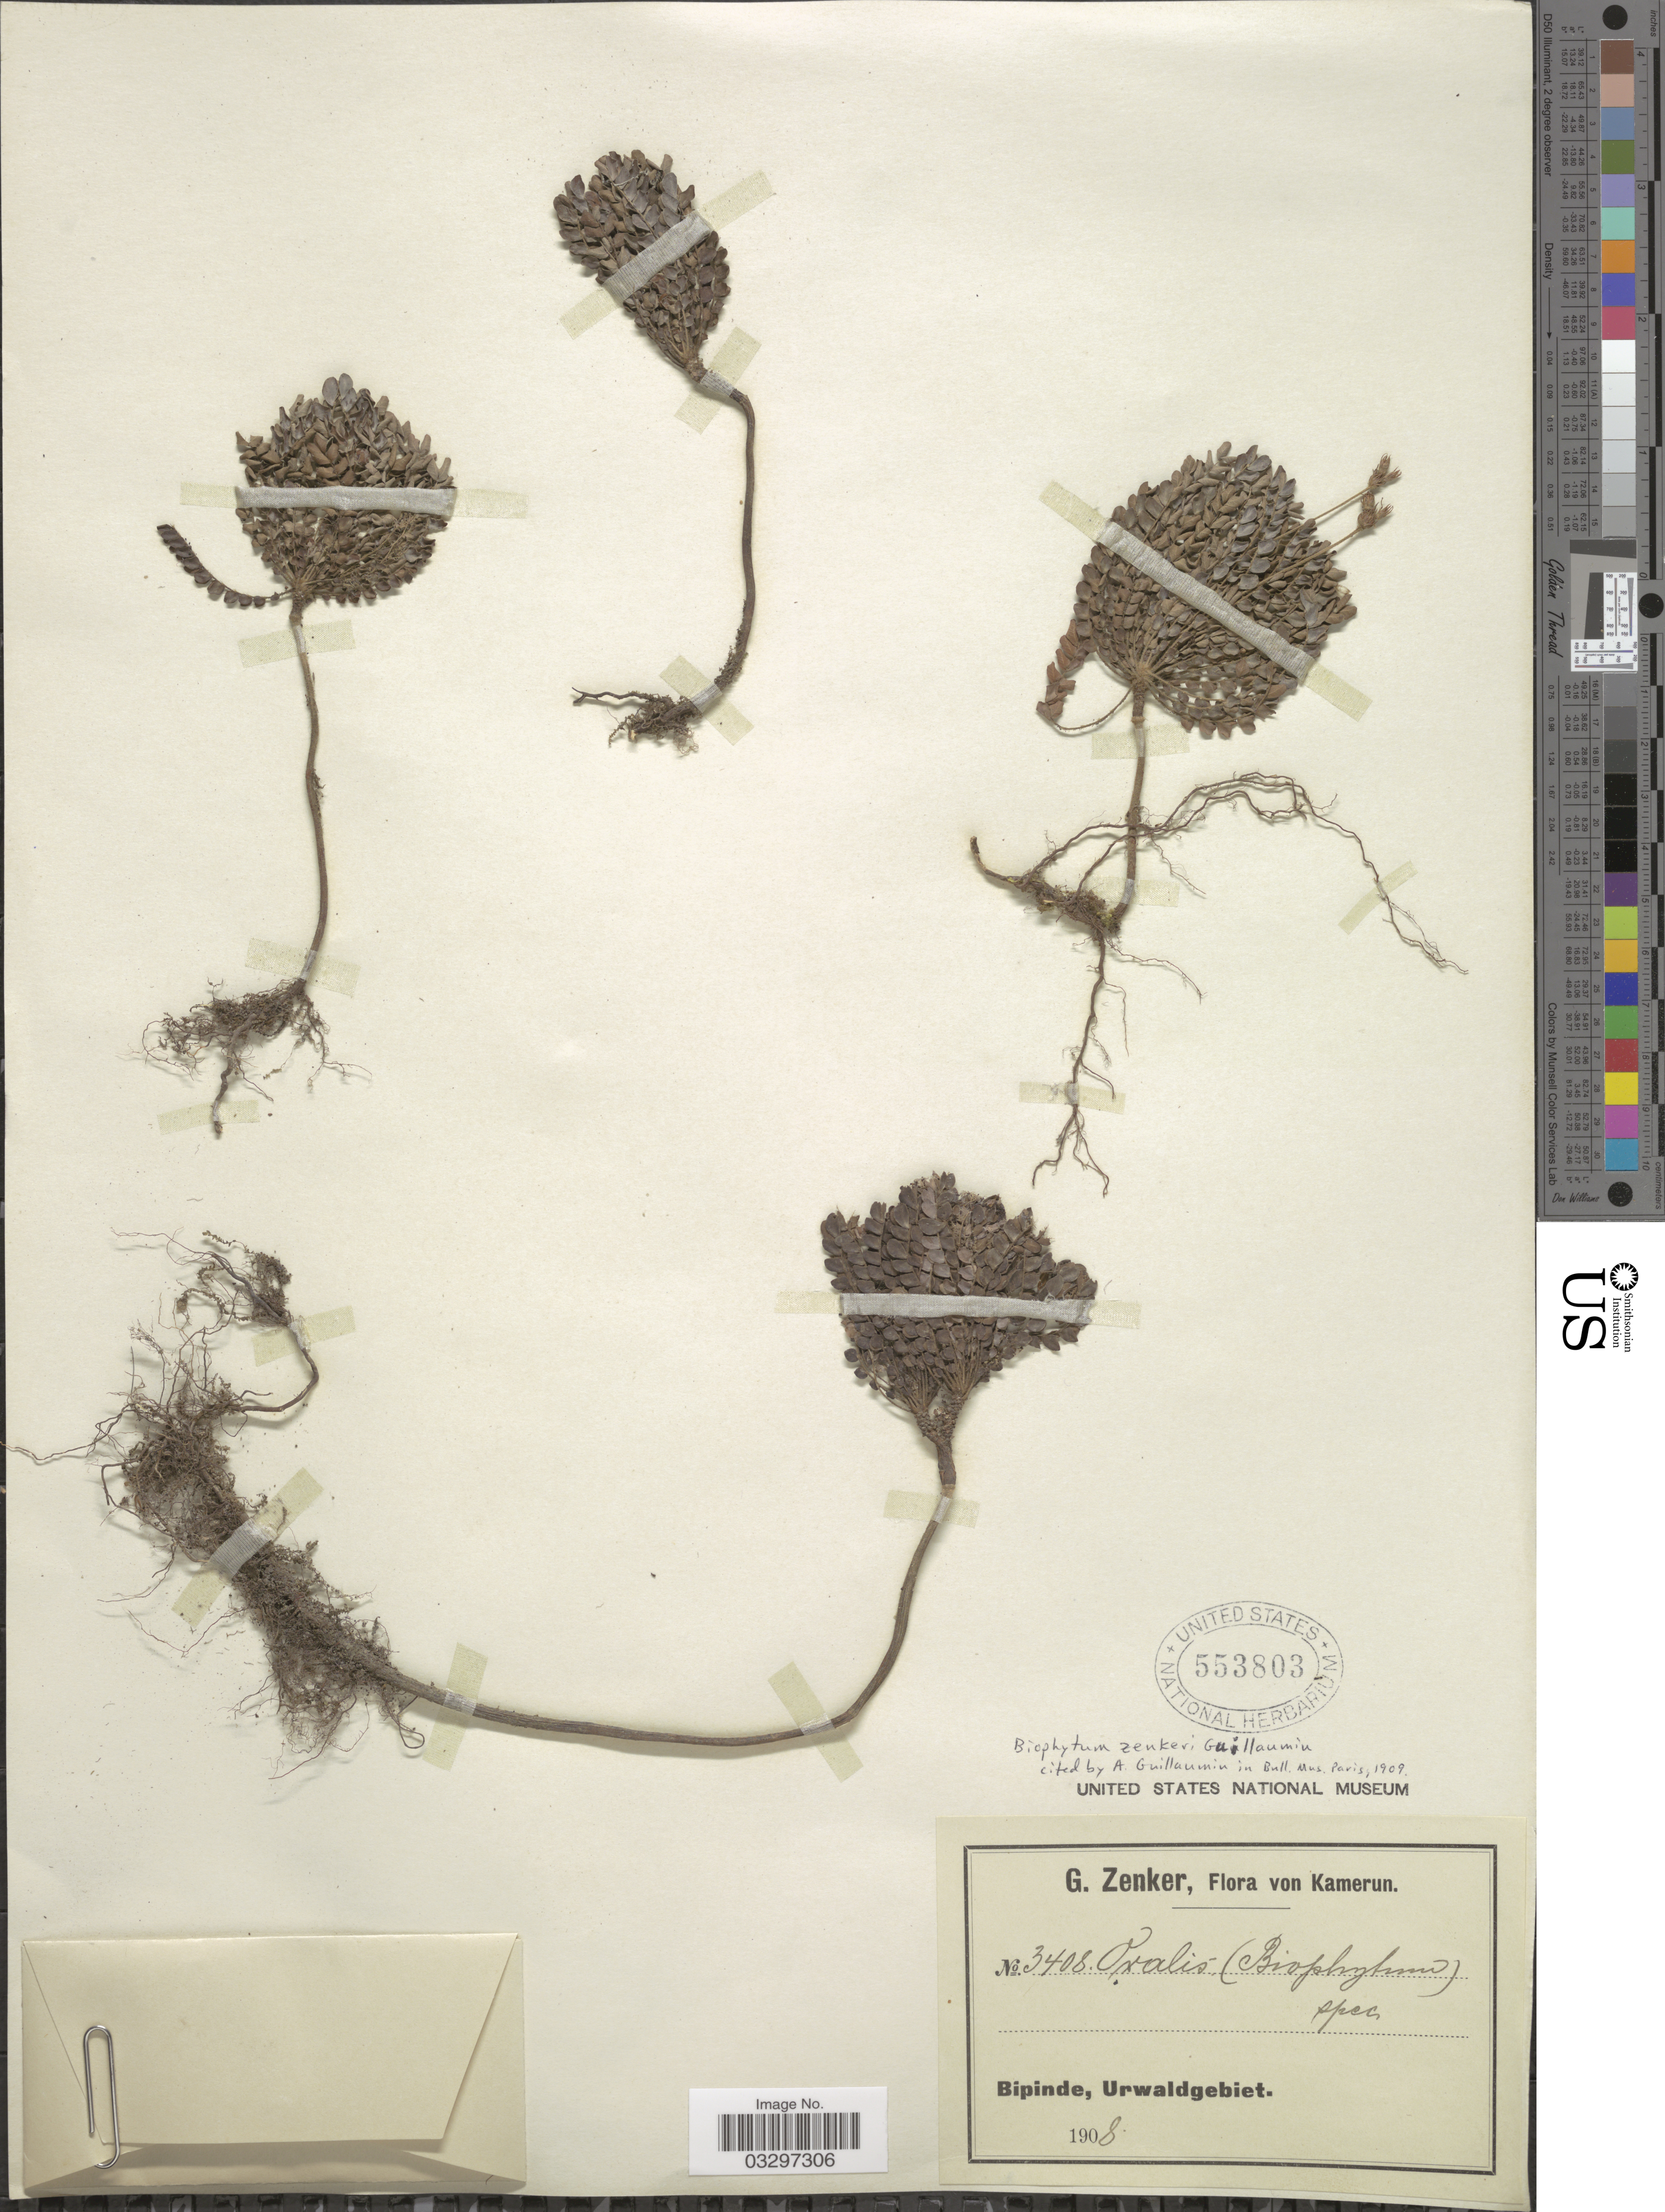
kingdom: Plantae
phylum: Tracheophyta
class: Magnoliopsida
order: Oxalidales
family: Oxalidaceae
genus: Biophytum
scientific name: Biophytum zenkeri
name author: Guillaumin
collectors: G. A. Zenker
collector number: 3408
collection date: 1908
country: Cameroon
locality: Bipinde, Urwaldgebiet.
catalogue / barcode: US 553803